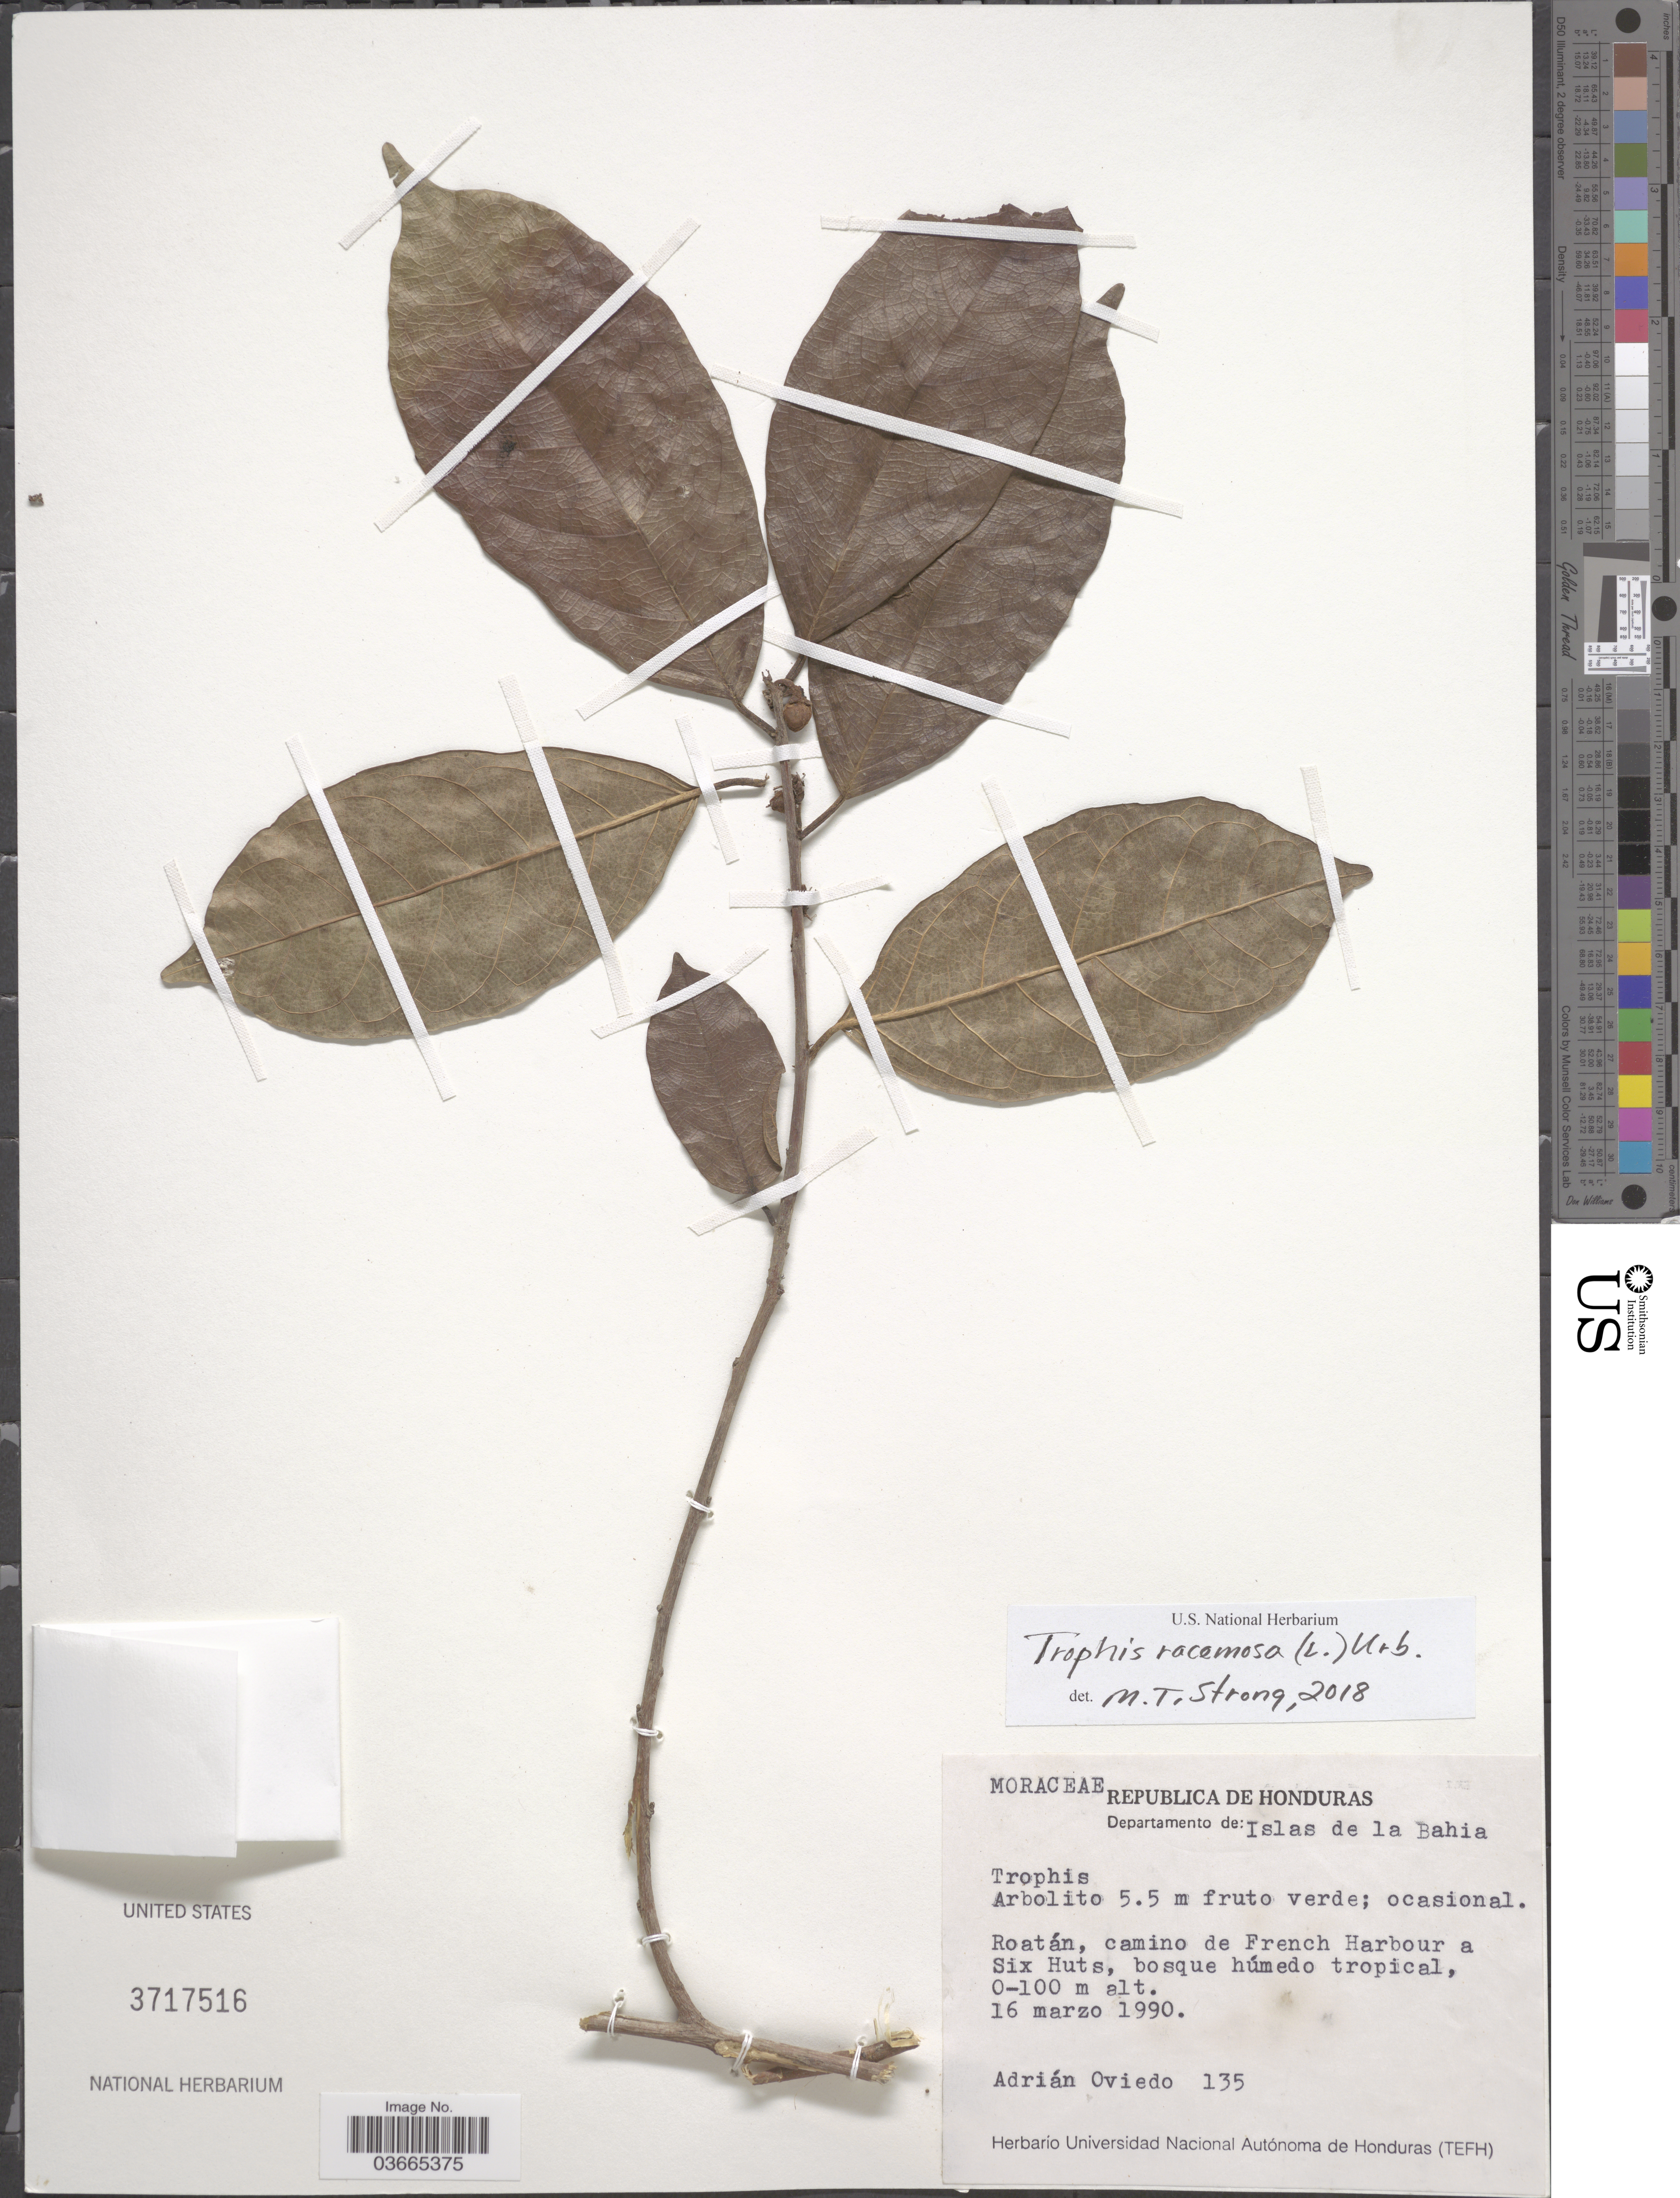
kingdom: Plantae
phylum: Tracheophyta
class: Magnoliopsida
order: Rosales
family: Moraceae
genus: Trophis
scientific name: Trophis racemosa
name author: (L.) Urb.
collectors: A. Oviedo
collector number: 135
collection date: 1990-03-16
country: Honduras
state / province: Islas de la Bahía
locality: Republica de Honduras. Departamento de: Islas de la Bahia. Roatán, camino de French Harbour a Six Huts.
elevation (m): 0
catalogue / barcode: US 3717516